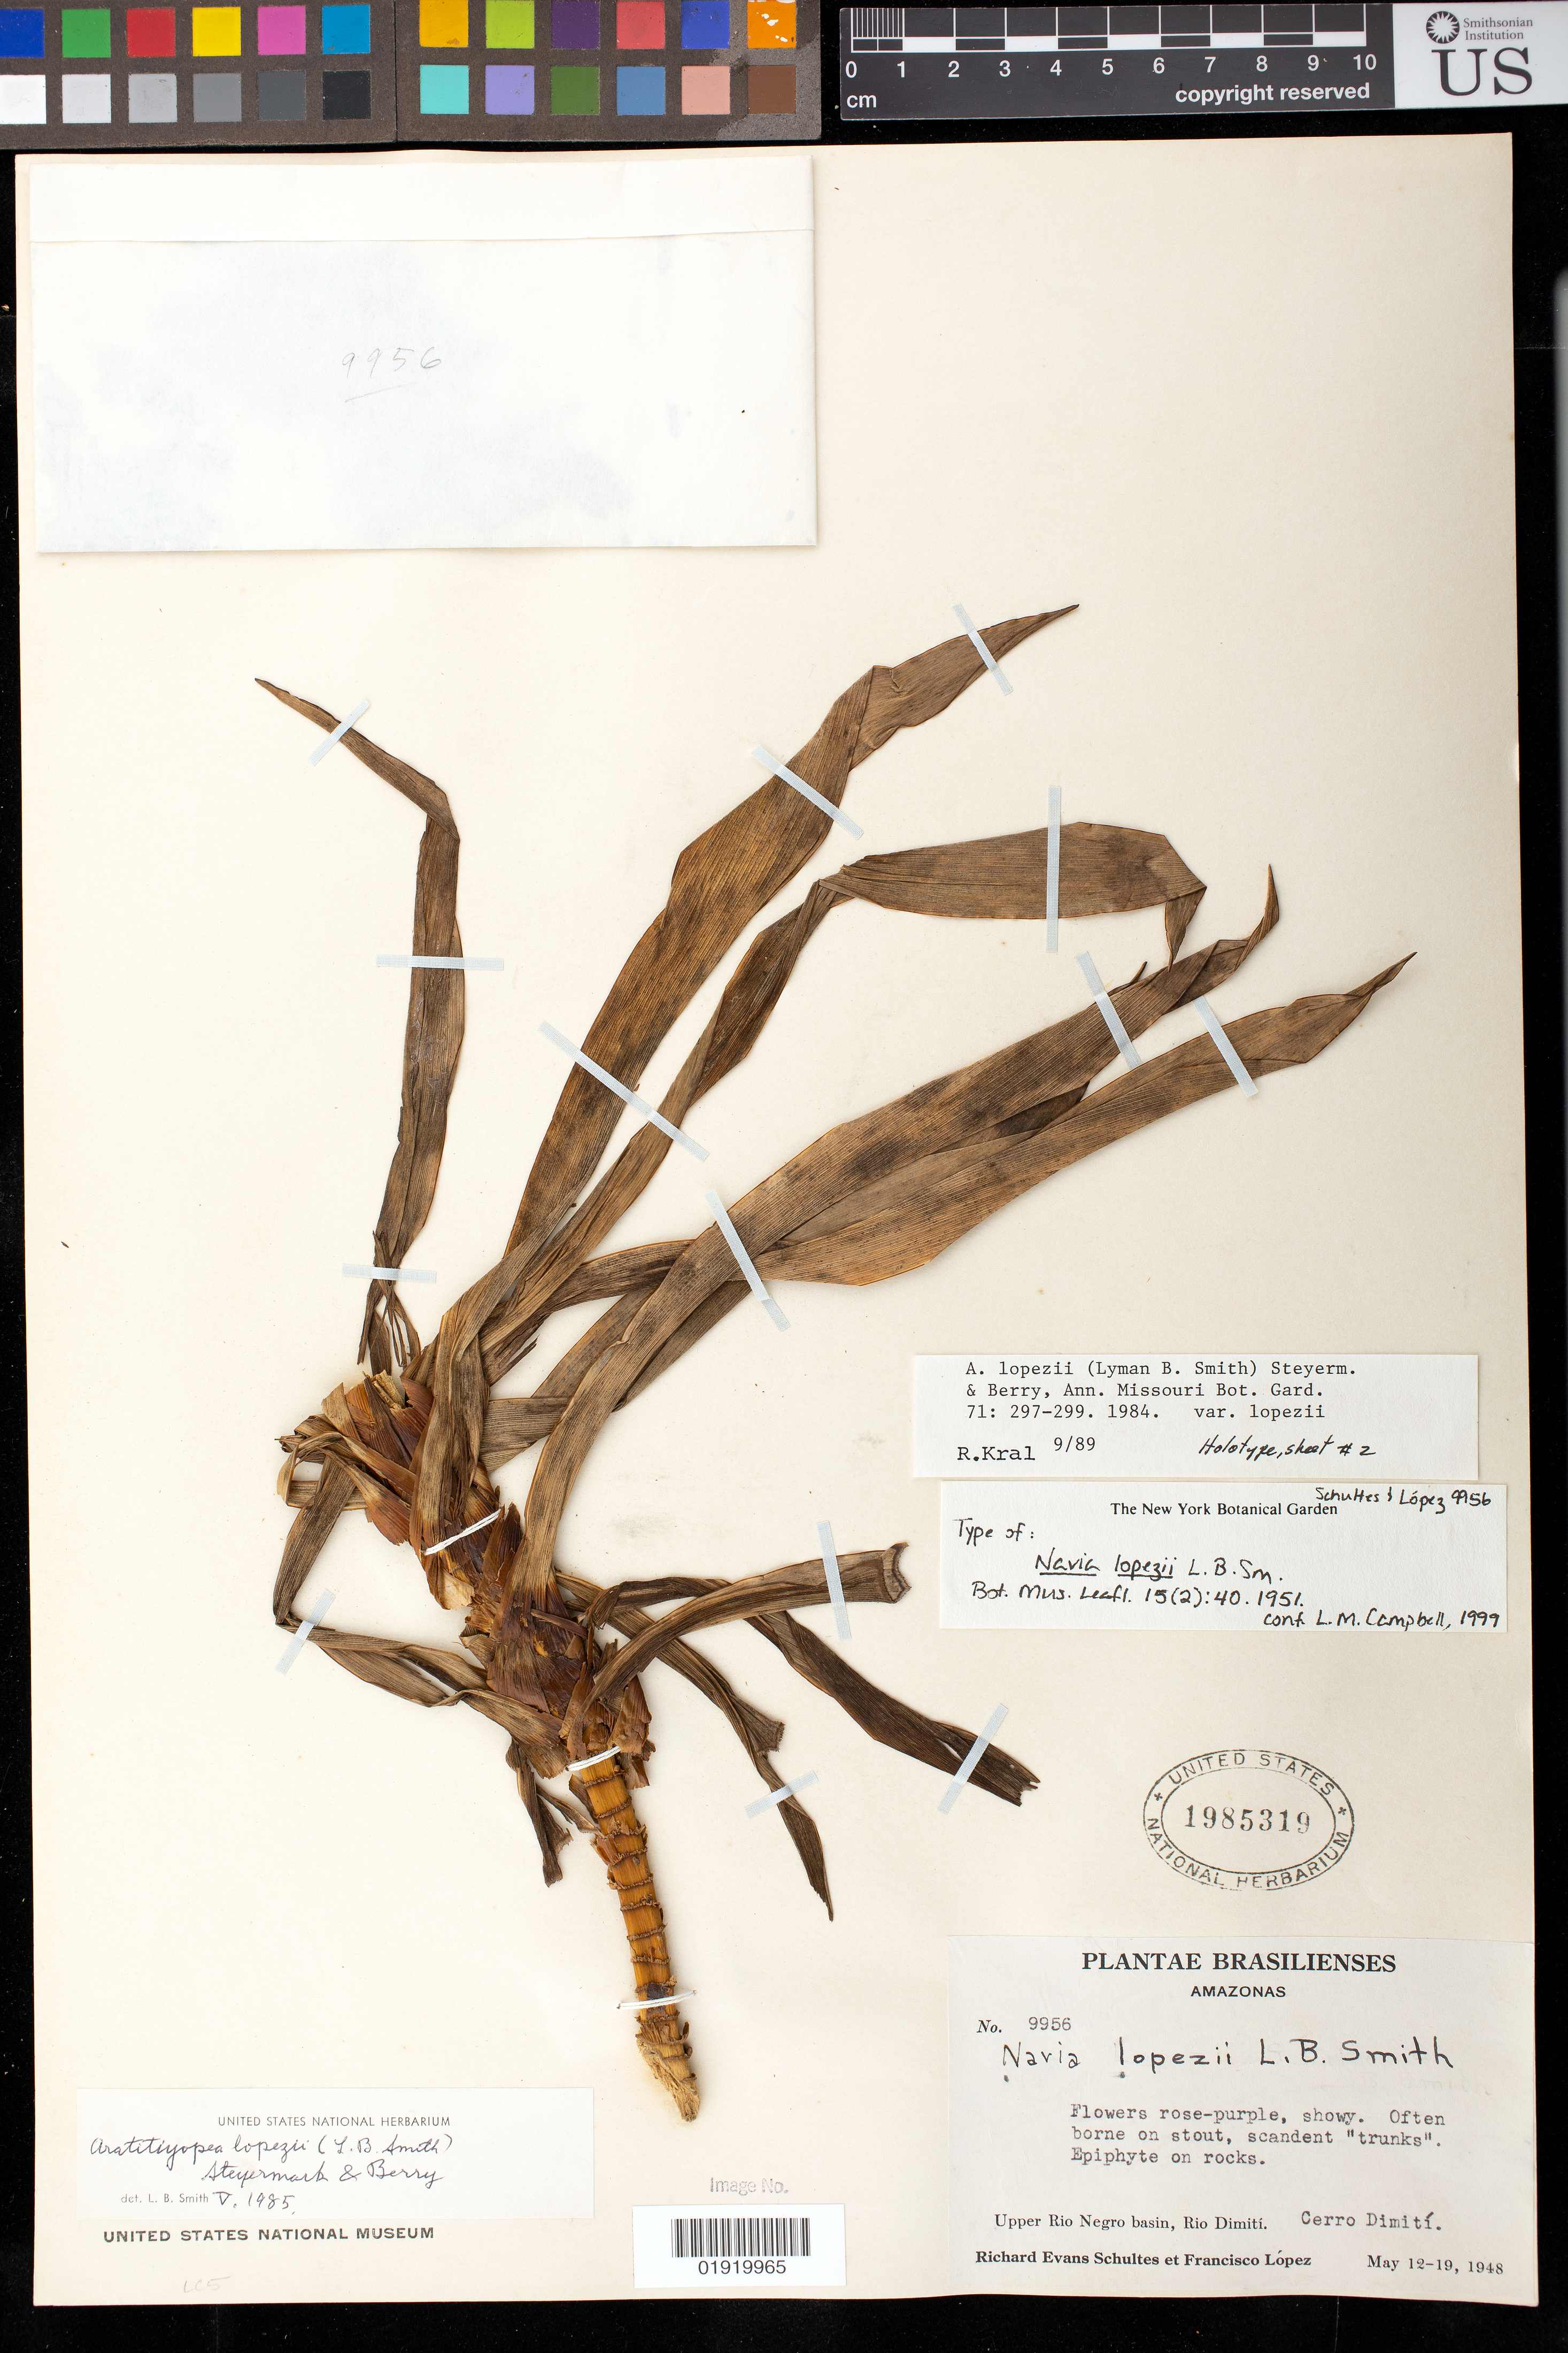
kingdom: Plantae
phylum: Tracheophyta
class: Liliopsida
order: Poales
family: Bromeliaceae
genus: Navia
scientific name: Navia lopezii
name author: L.B. Sm. in R.E. Schult.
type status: Isotype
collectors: R. E. Schultes & F. Lopéz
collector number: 9956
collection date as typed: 12 May 1948 to 19 May 1948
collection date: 1948-05-12/1948-05-19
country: Brazil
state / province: Amazonas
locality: Upper Rio Negro basin, Rio Dimití. Cerro Dimití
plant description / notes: Annotated by R. Kral (1989) as "Holotype, sheet #2". Specimen not cited in protologue, but cited as "isotype" by Steyermark & Berry (1984). USNH 1985318 is annotated as "sheet 1" and the protologue explicitly cites (only) that sheet as the holotype; USNH 1985319 is presumably "sheet 2" but is not annotated as such, and unclear whether it should be considered an isotype or as a second sheet of the holotype.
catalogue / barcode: US 1985319